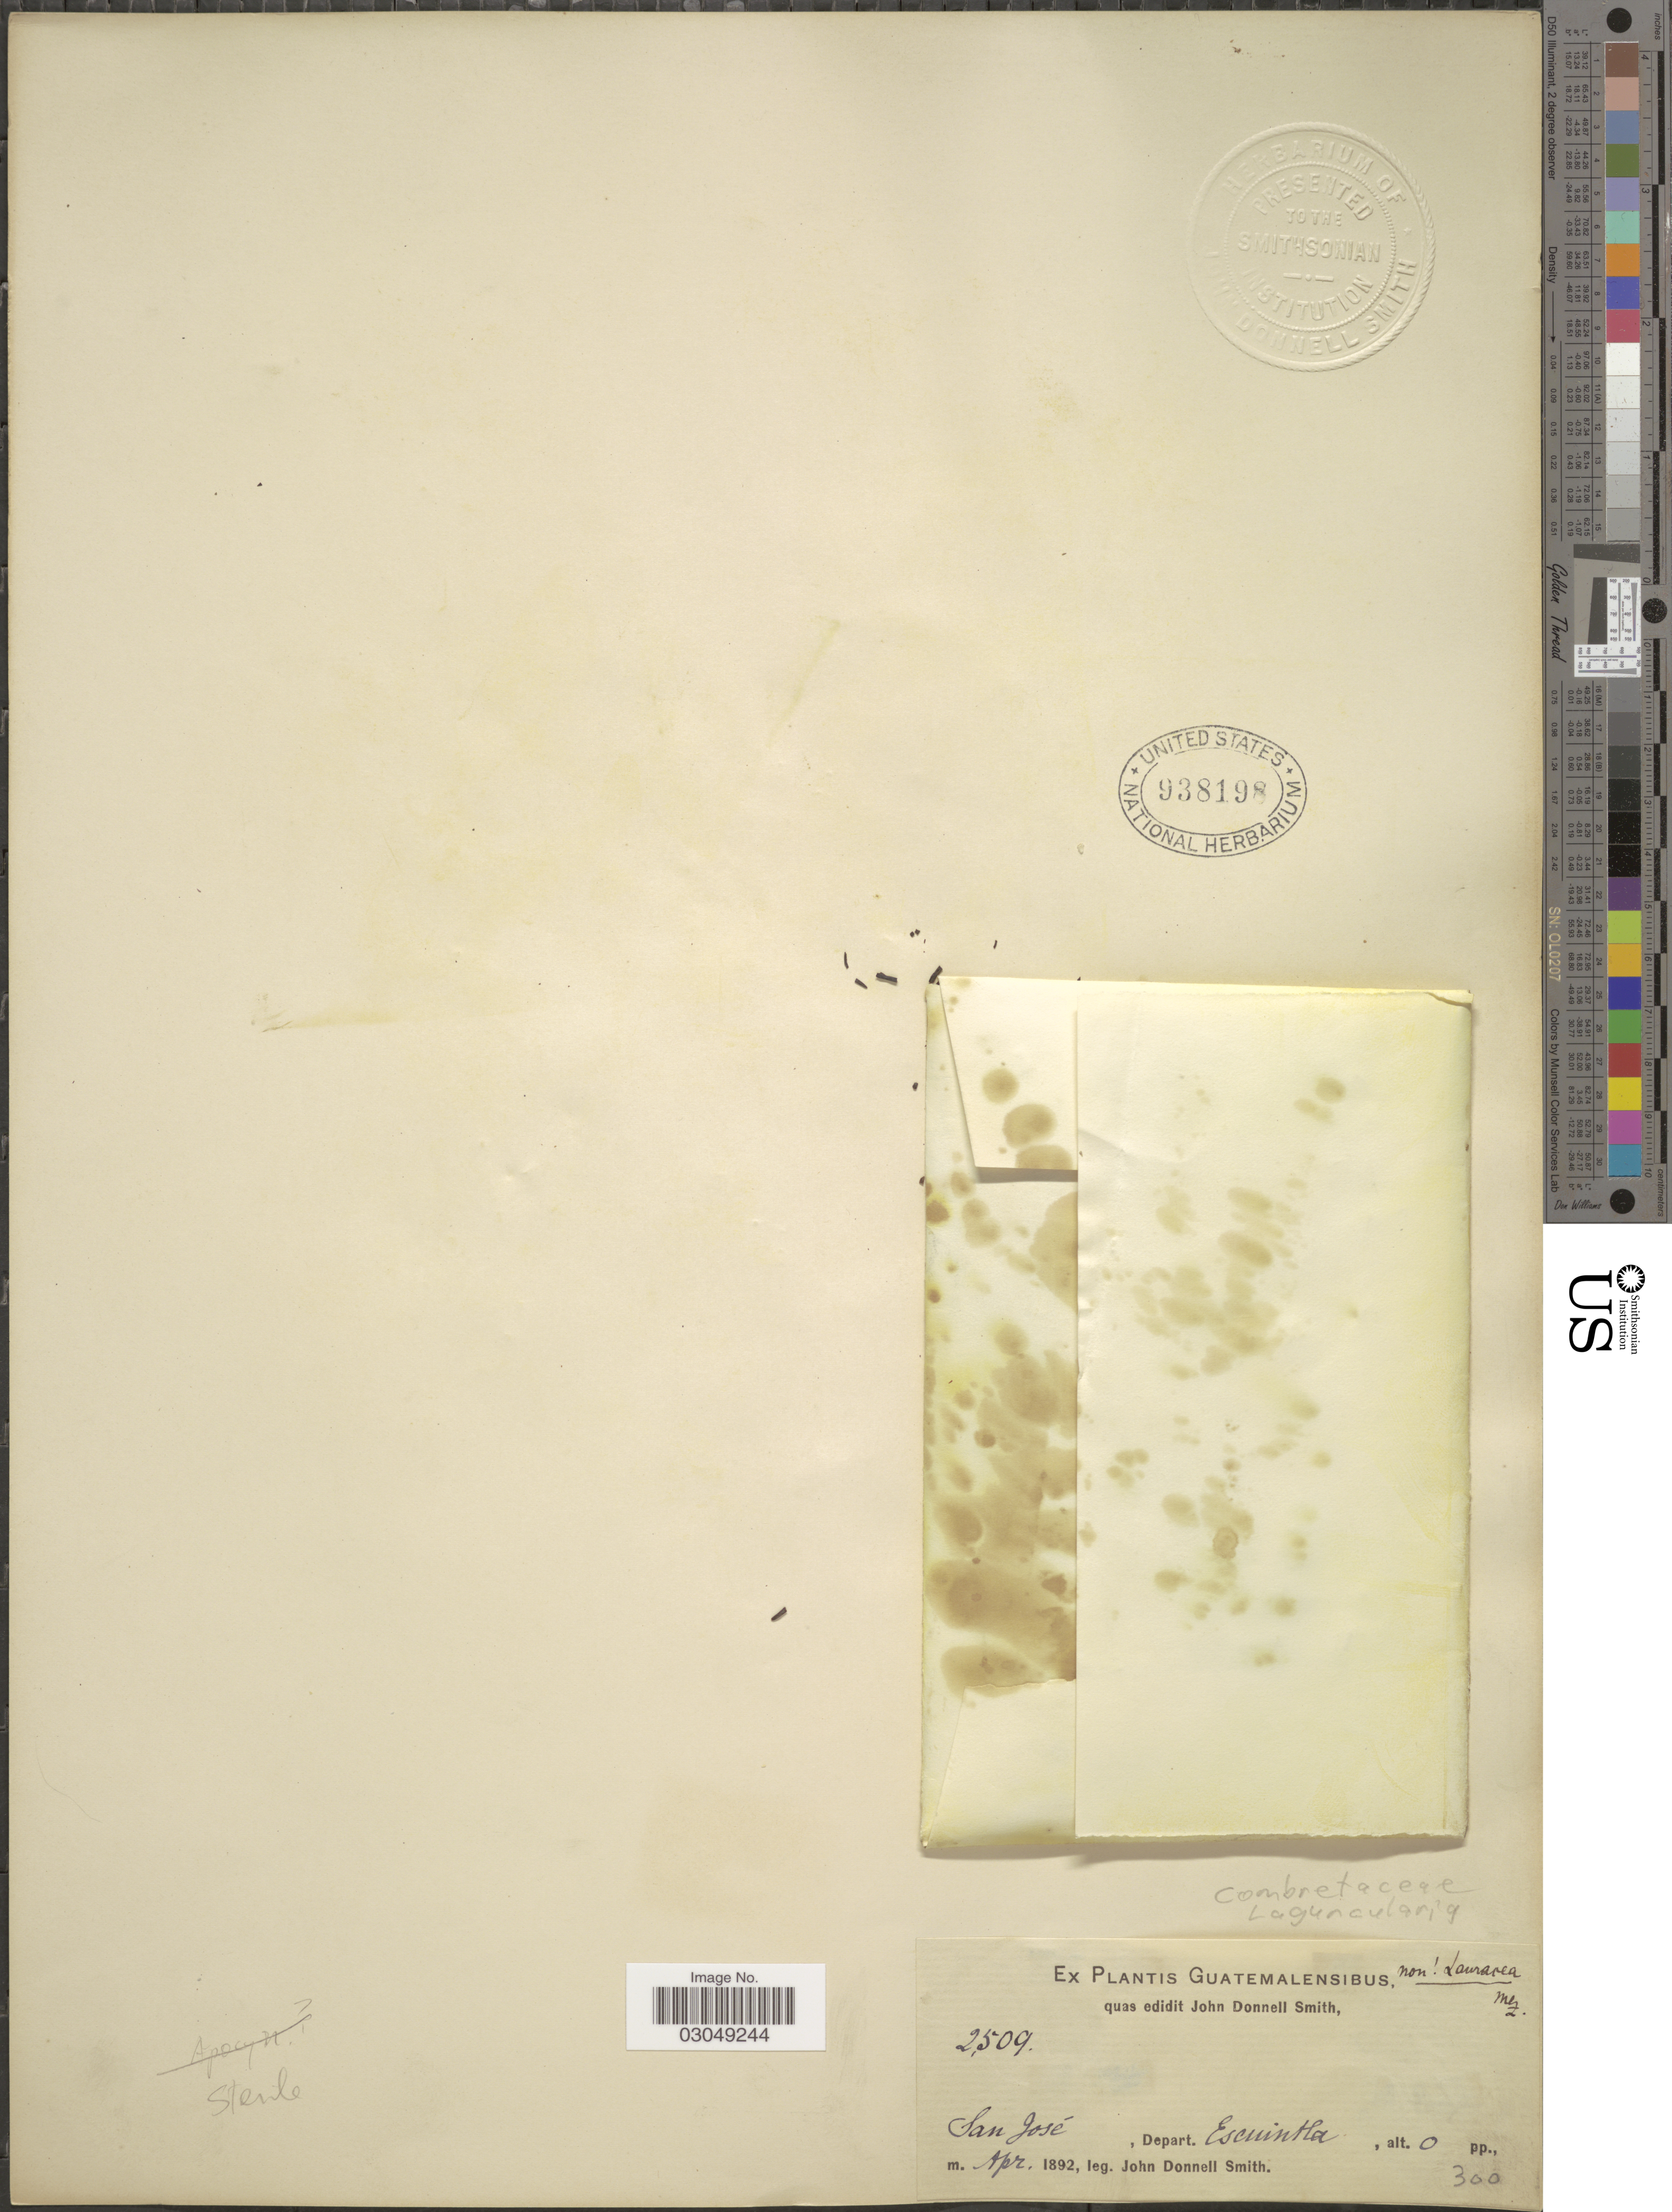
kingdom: Plantae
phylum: Tracheophyta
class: Magnoliopsida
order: Myrtales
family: Combretaceae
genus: Laguncularia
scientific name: Laguncularia sp.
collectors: J. Donnell Smith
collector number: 2509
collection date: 1892-04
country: Guatemala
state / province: Escuintla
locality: San José, Depart. Escuintla.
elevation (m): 0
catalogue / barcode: US 938198